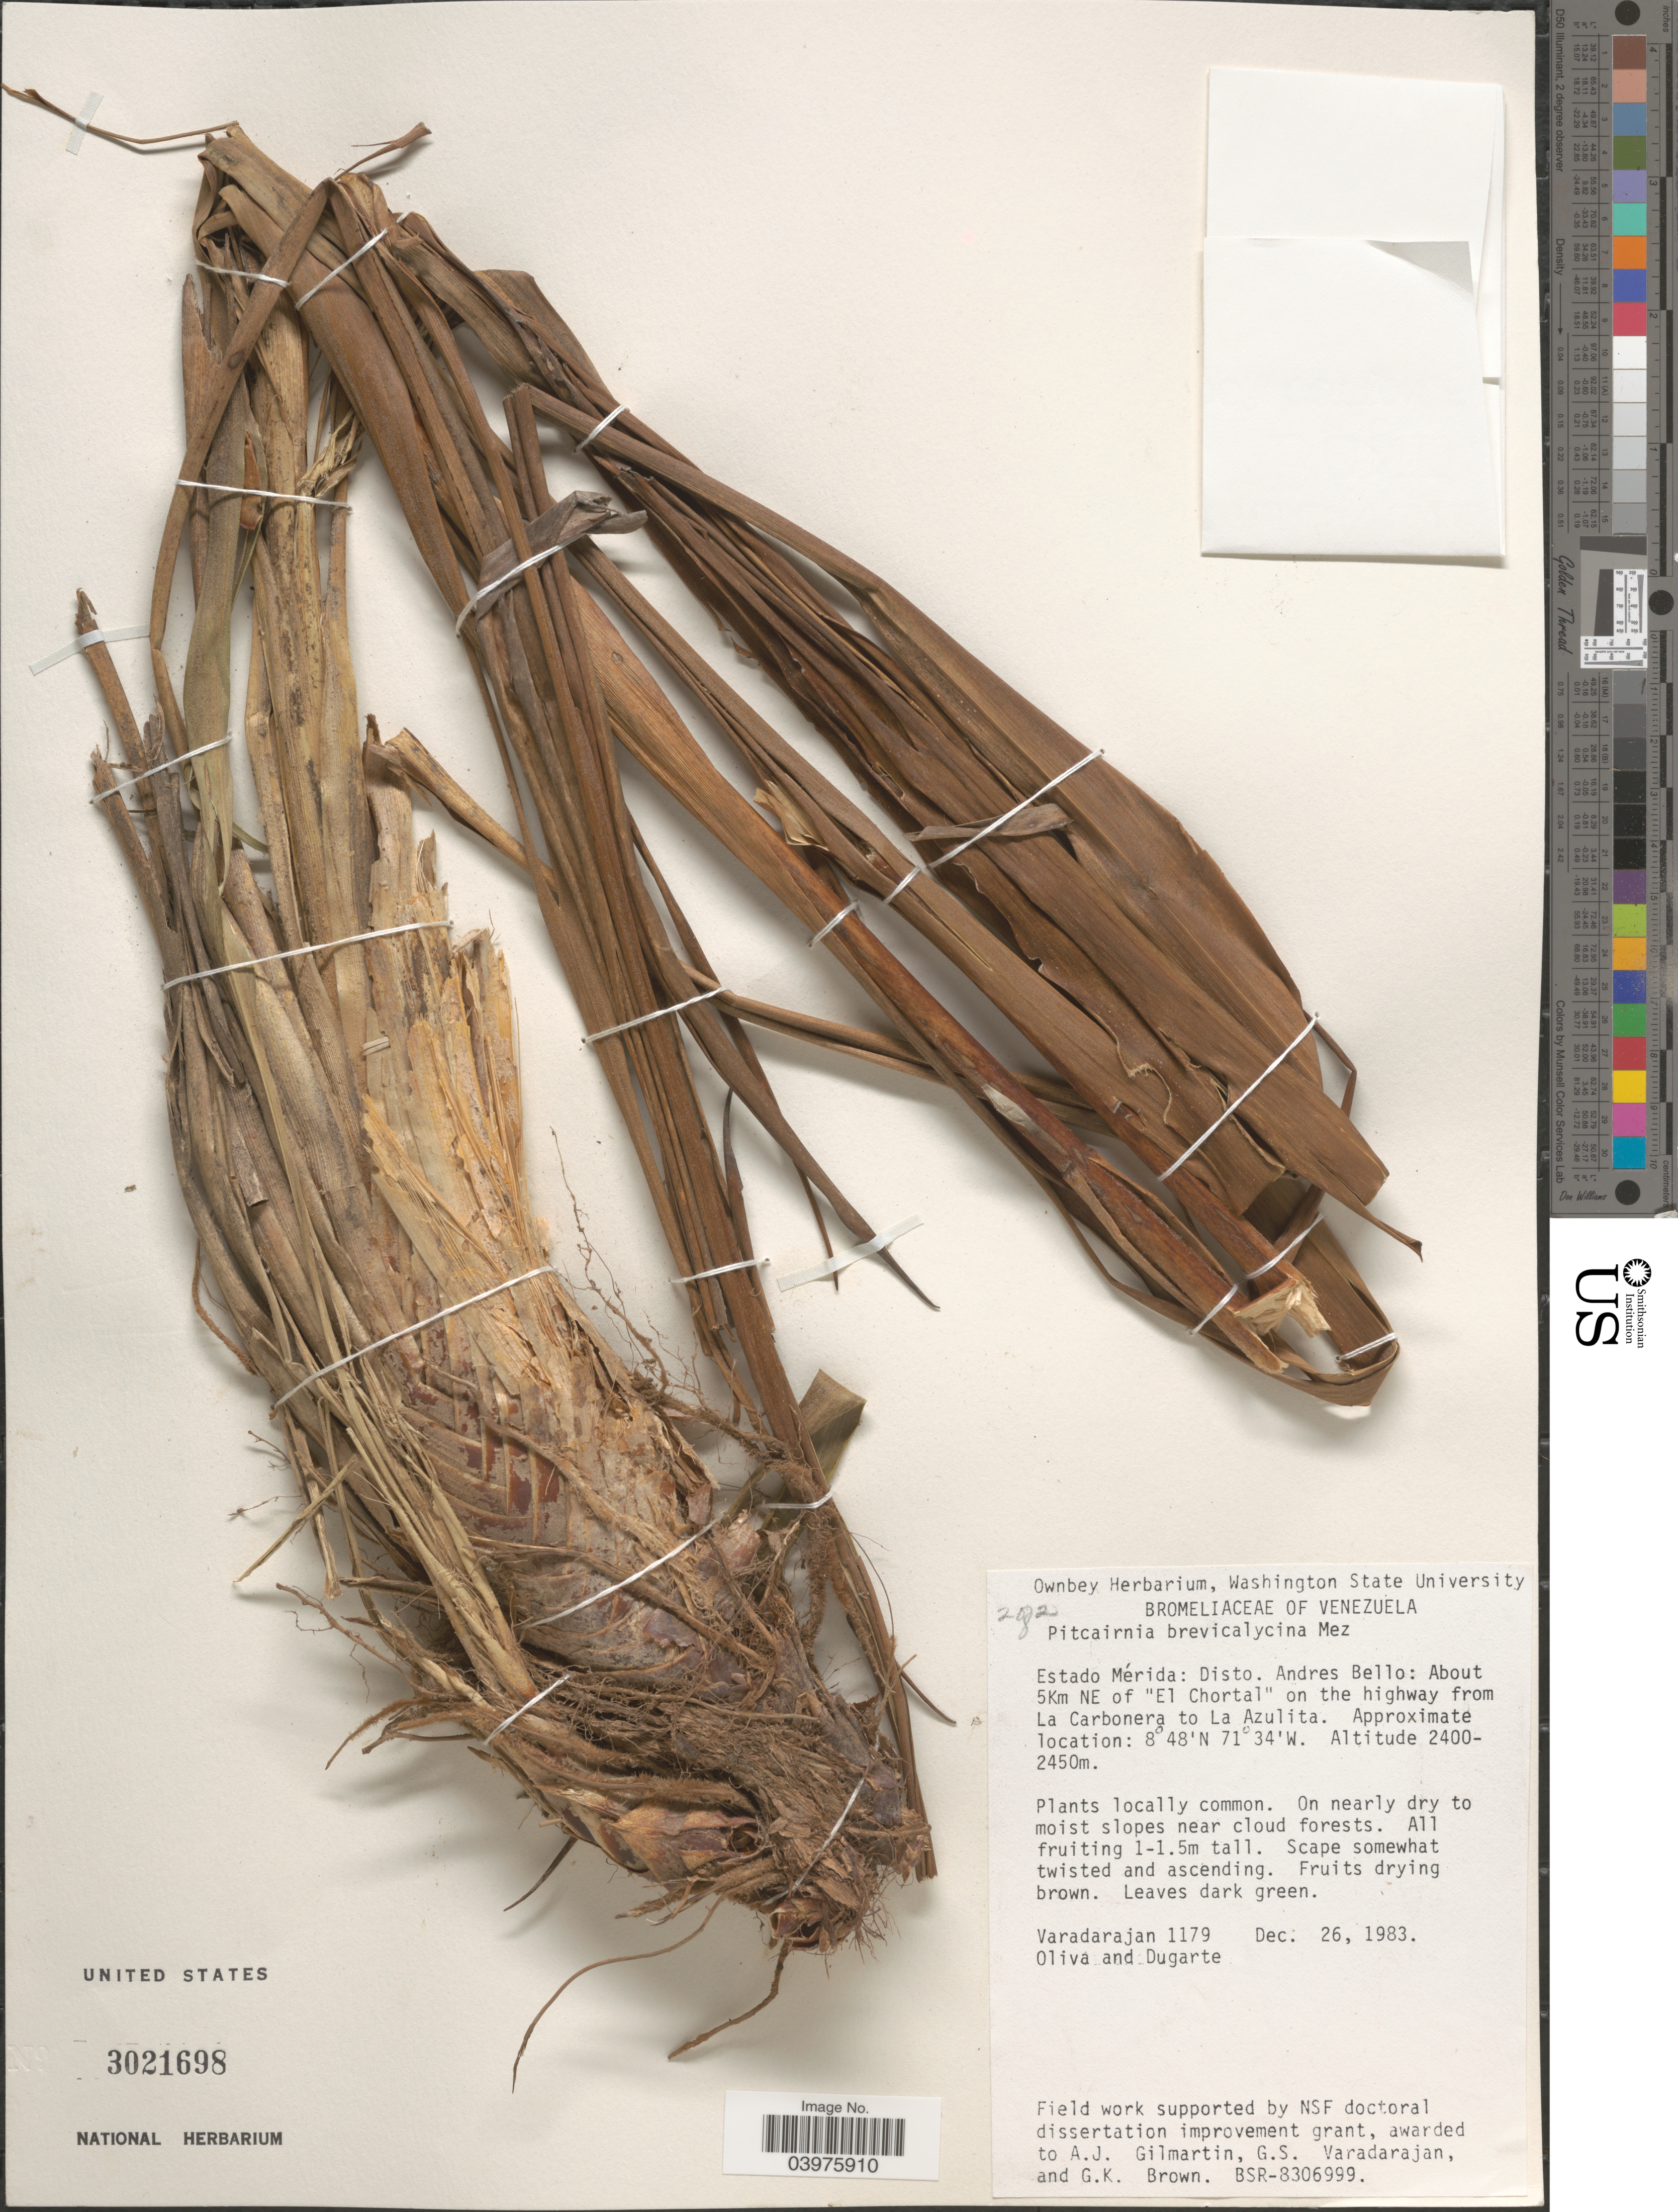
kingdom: Plantae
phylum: Tracheophyta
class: Liliopsida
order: Poales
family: Bromeliaceae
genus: Pitcairnia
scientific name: Pitcairnia brevicalycina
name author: Mez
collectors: G. S. Varadarajan, -. Oliva & Dugarte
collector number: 1179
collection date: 1983-12-26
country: Venezuela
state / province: Merida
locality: Disto. Andres Bello: About 5Km NE of "El Chortal" on the highway from La Carbonera to La Azulita.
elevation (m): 2400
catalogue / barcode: US 3021698